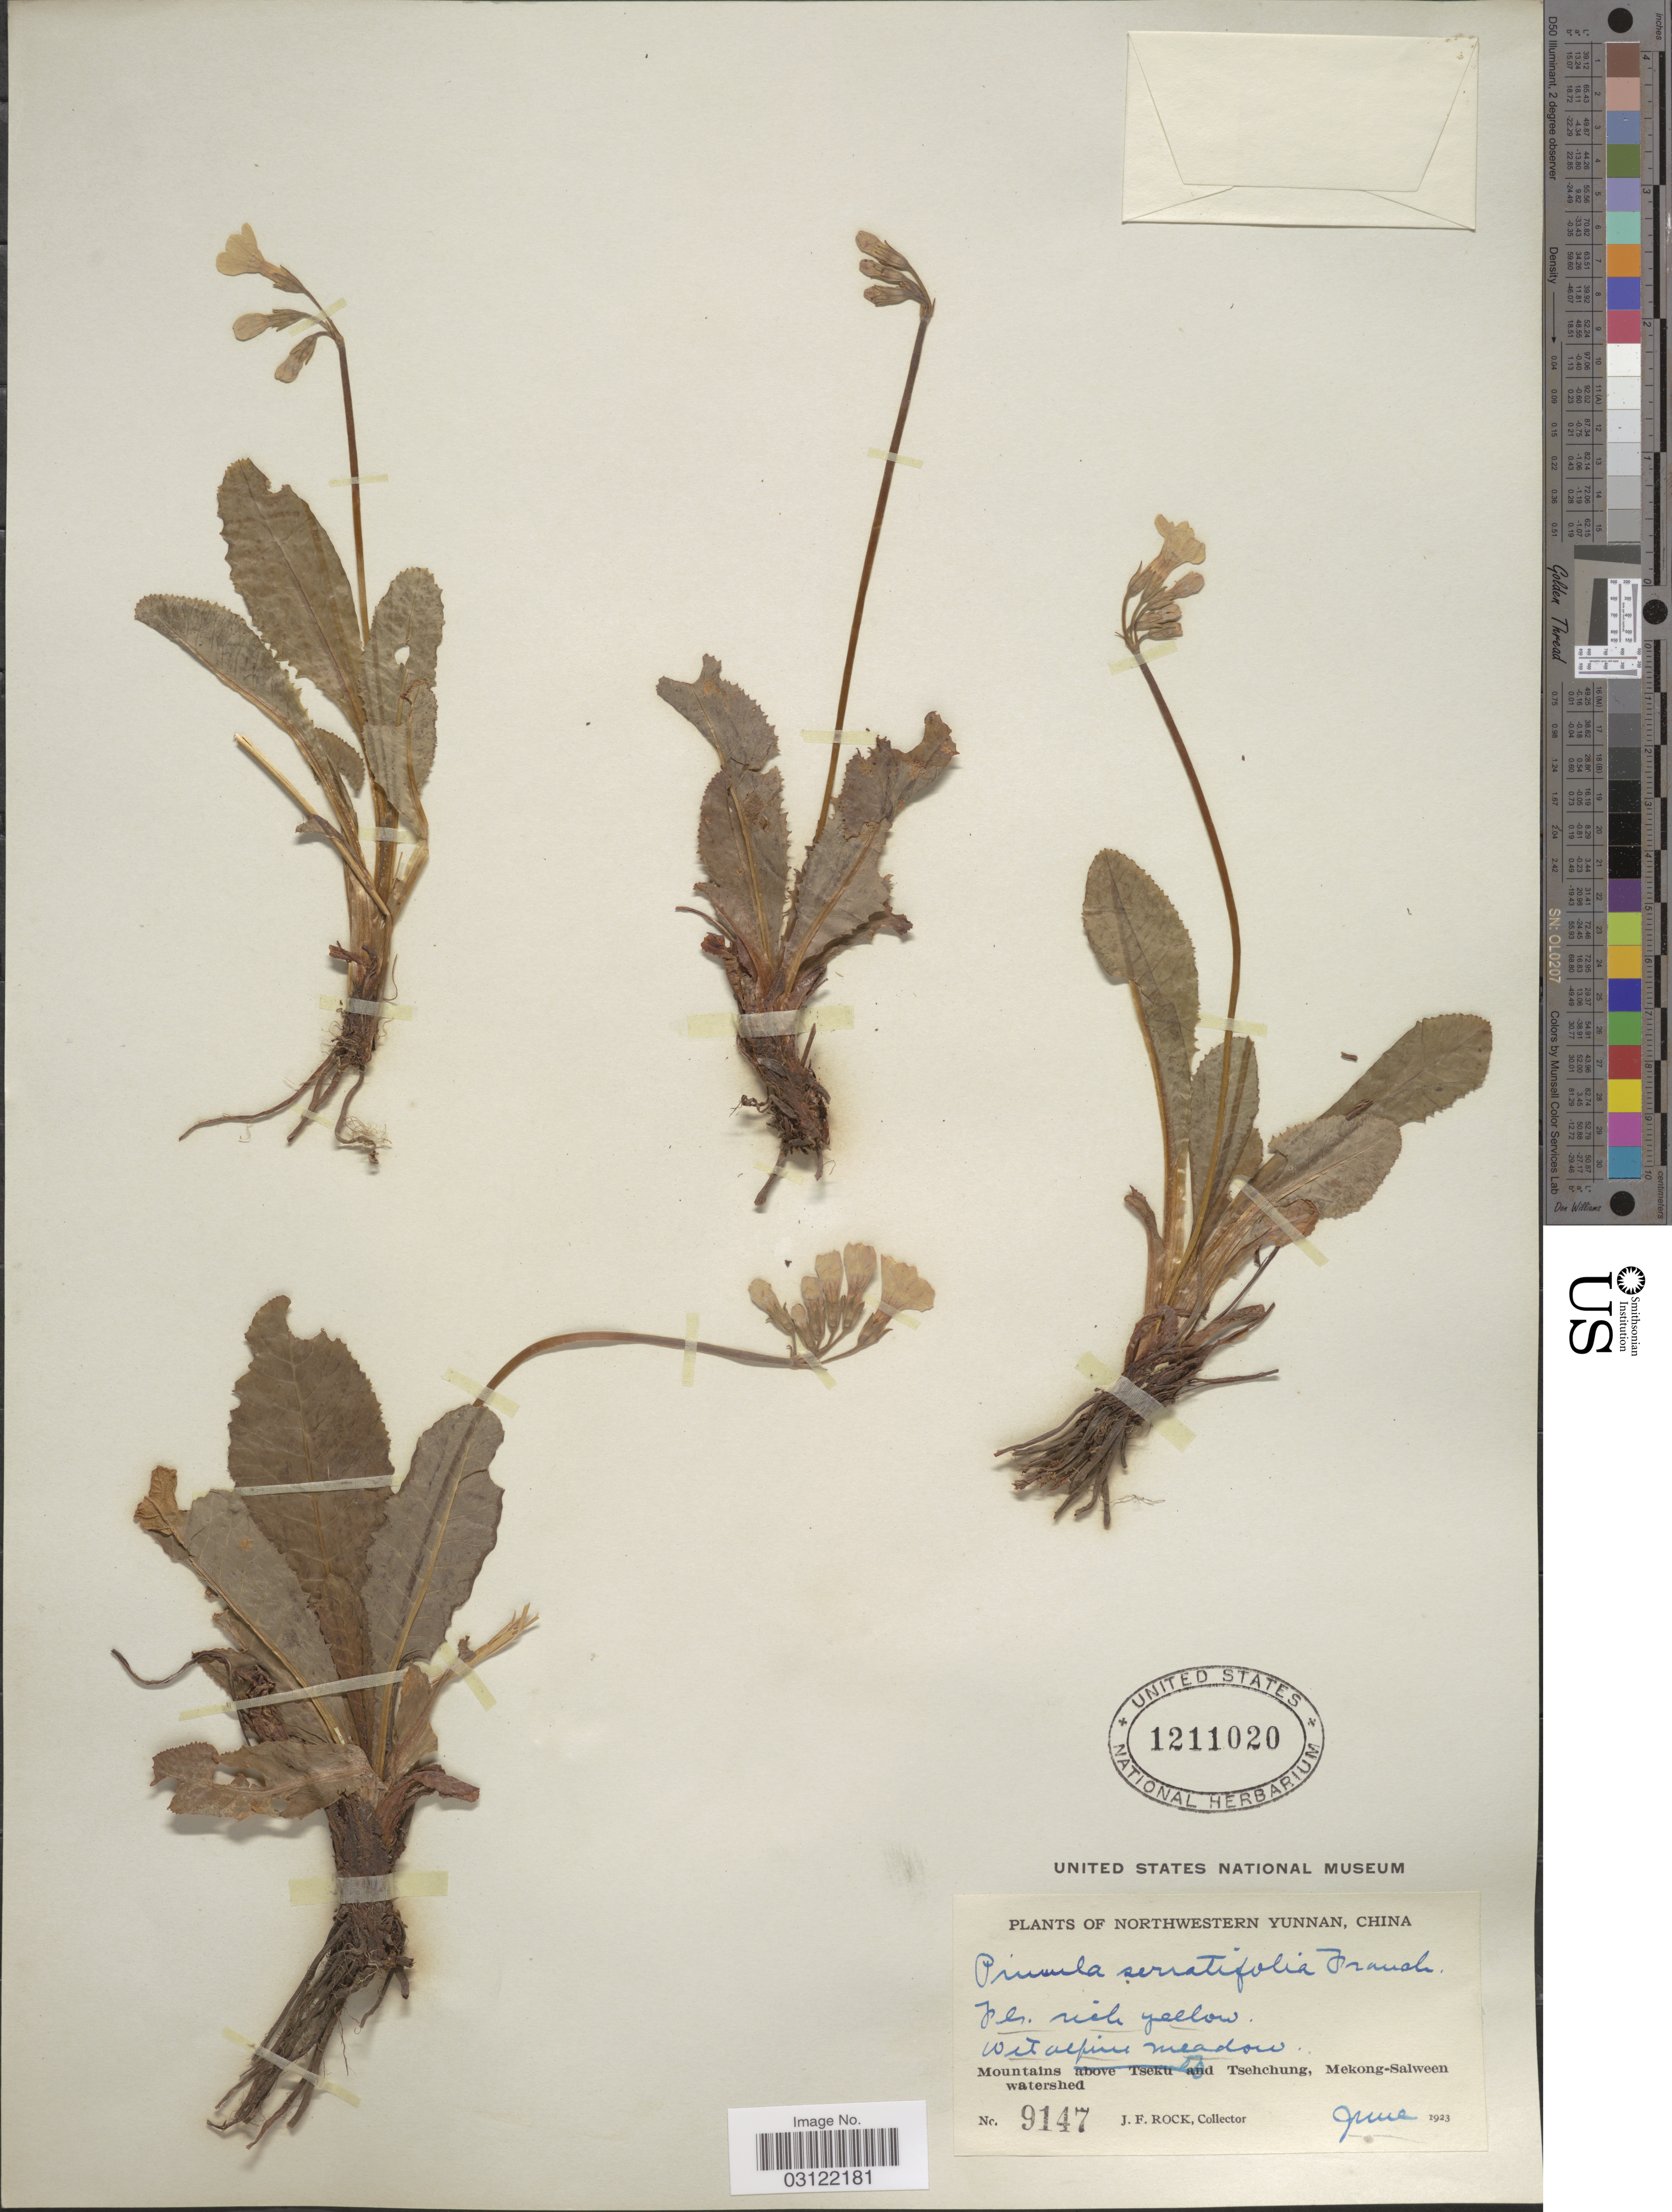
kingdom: Plantae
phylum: Tracheophyta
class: Magnoliopsida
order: Ericales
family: Primulaceae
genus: Primula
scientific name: Primula serratifolia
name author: Franch.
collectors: J. Rock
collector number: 9147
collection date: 1923-06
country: China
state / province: Yunnan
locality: Northwestern Yunnan. Mountains of Tsehchung, Mekong-Salween watershed.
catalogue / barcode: US 1211020